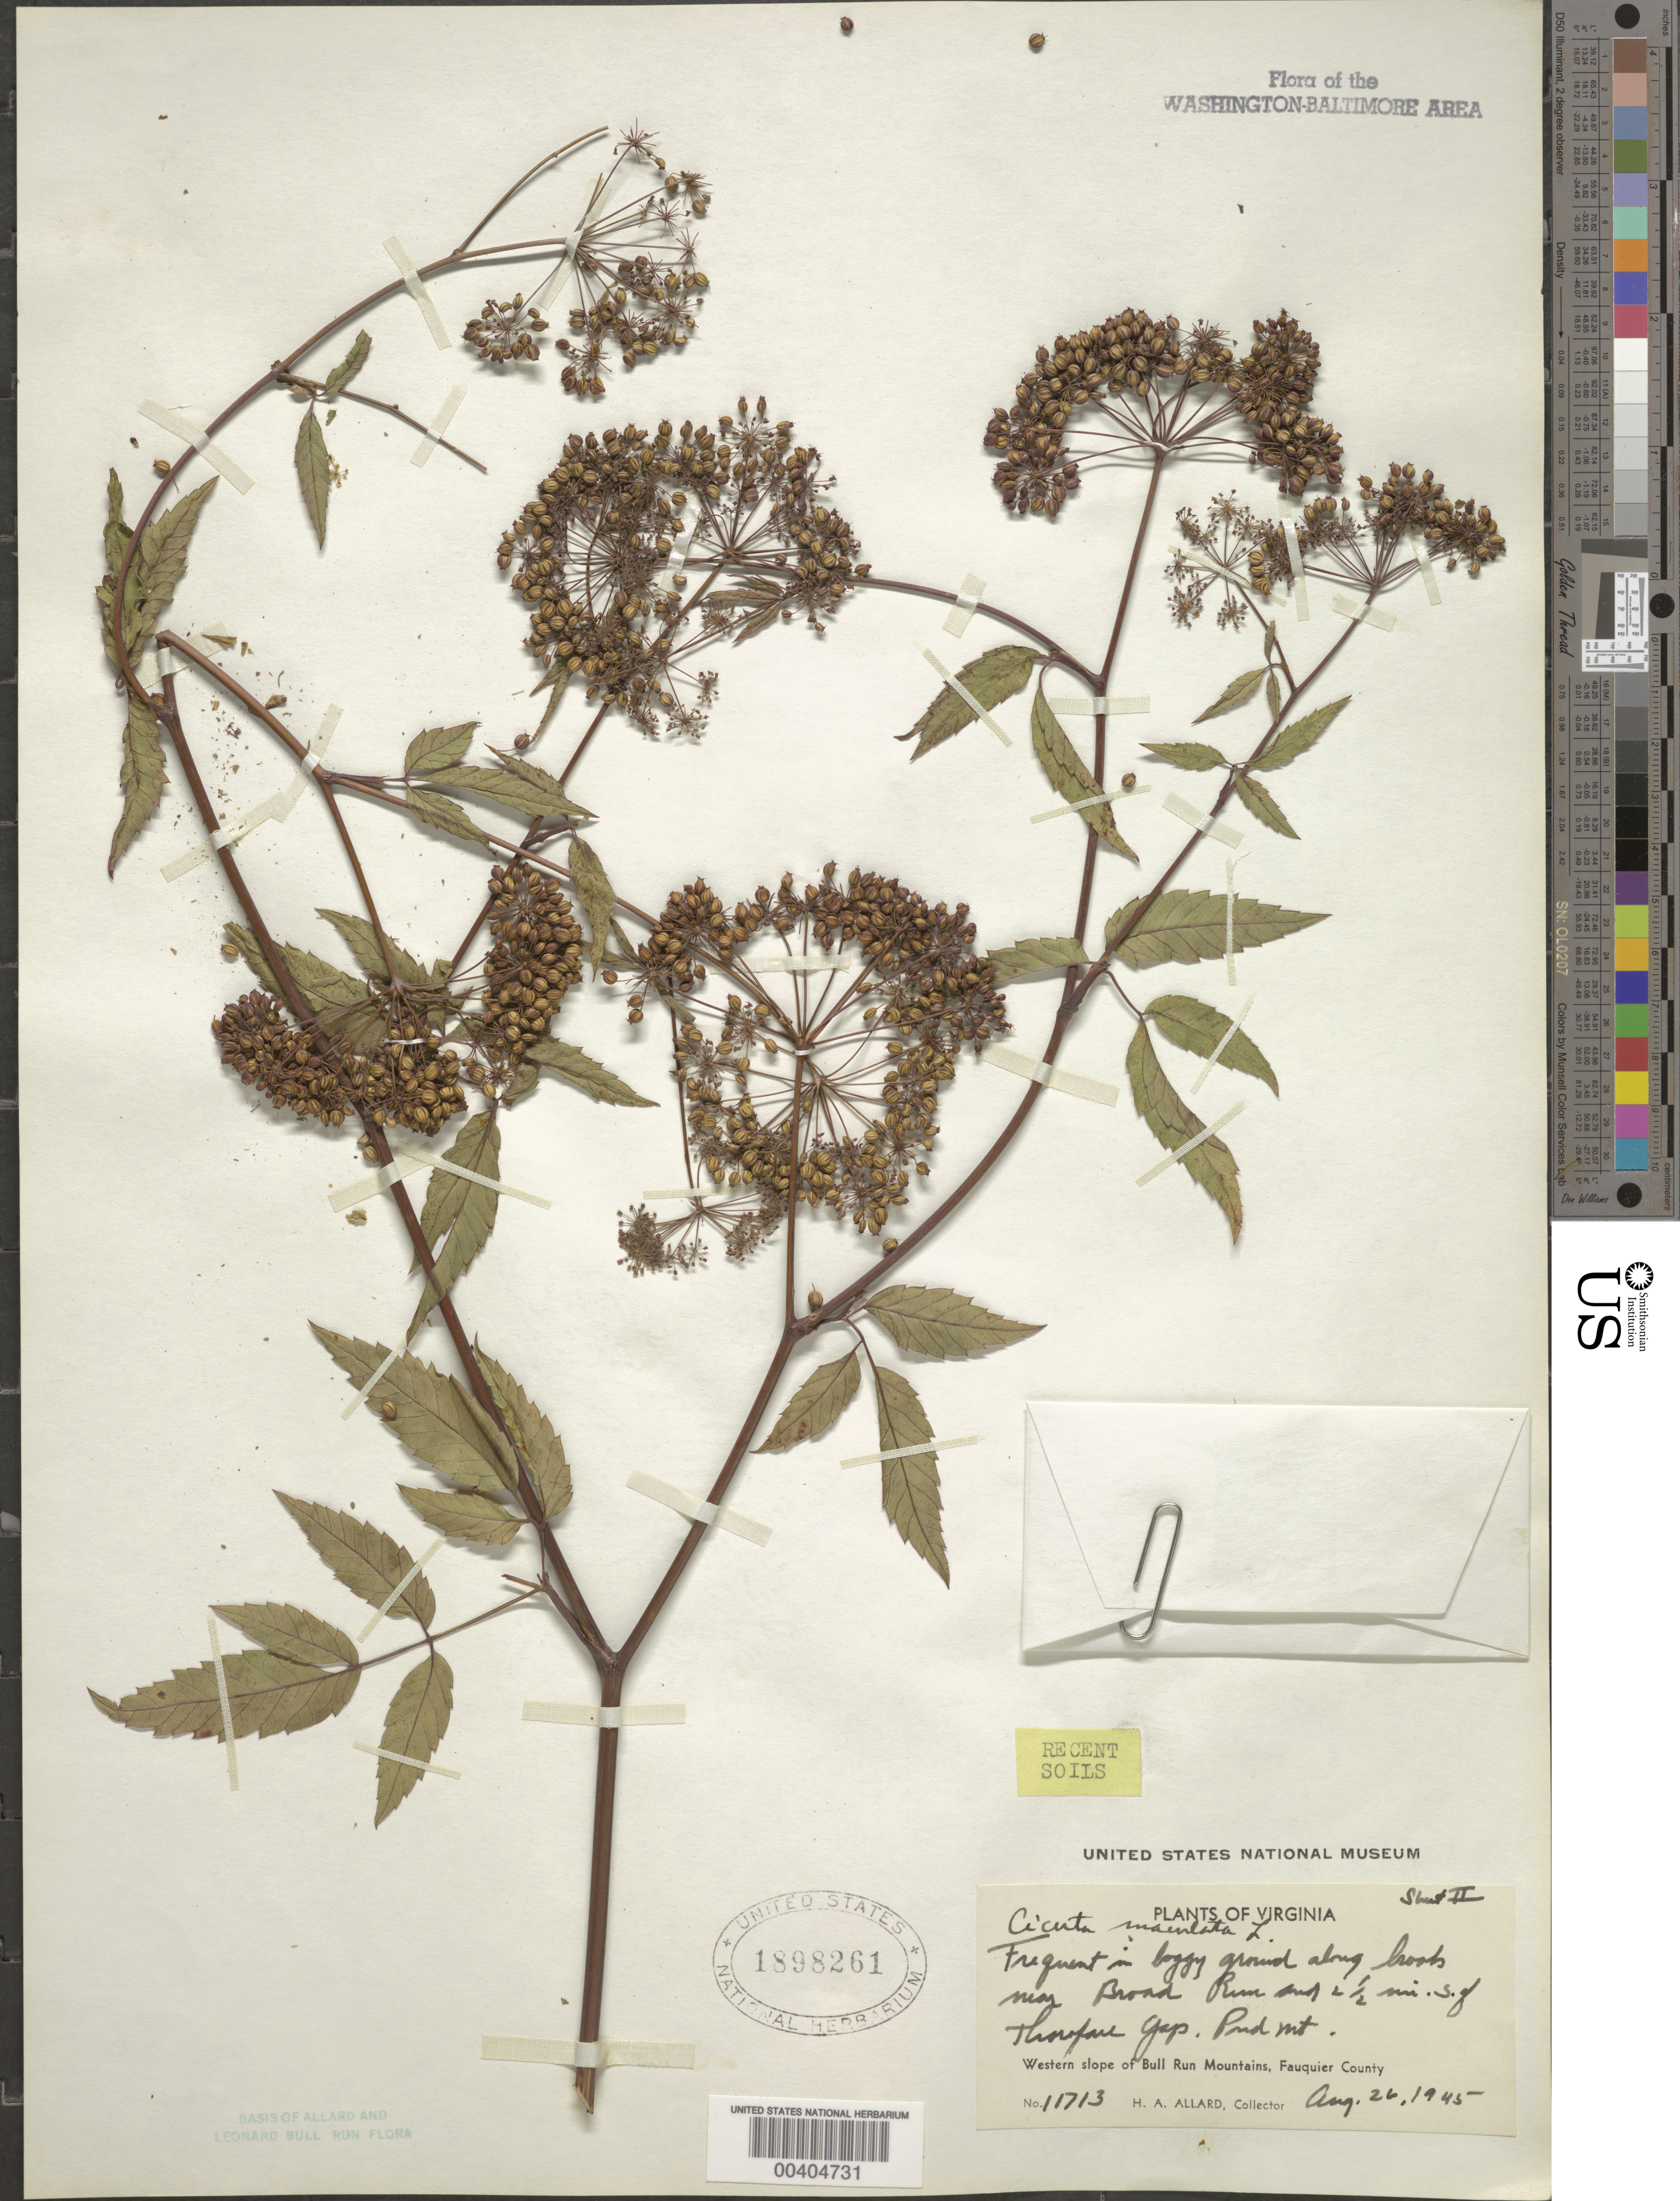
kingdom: Plantae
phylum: Tracheophyta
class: Magnoliopsida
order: Apiales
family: Apiaceae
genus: Cicuta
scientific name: Cicuta maculata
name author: L.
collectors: H. A. Allard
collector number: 11713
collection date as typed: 26 Aug 1945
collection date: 1945-08-26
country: United States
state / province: Virginia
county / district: Fauquier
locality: S of Thorofare Gap near Broad Run, Pond Mountain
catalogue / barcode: US 1898261